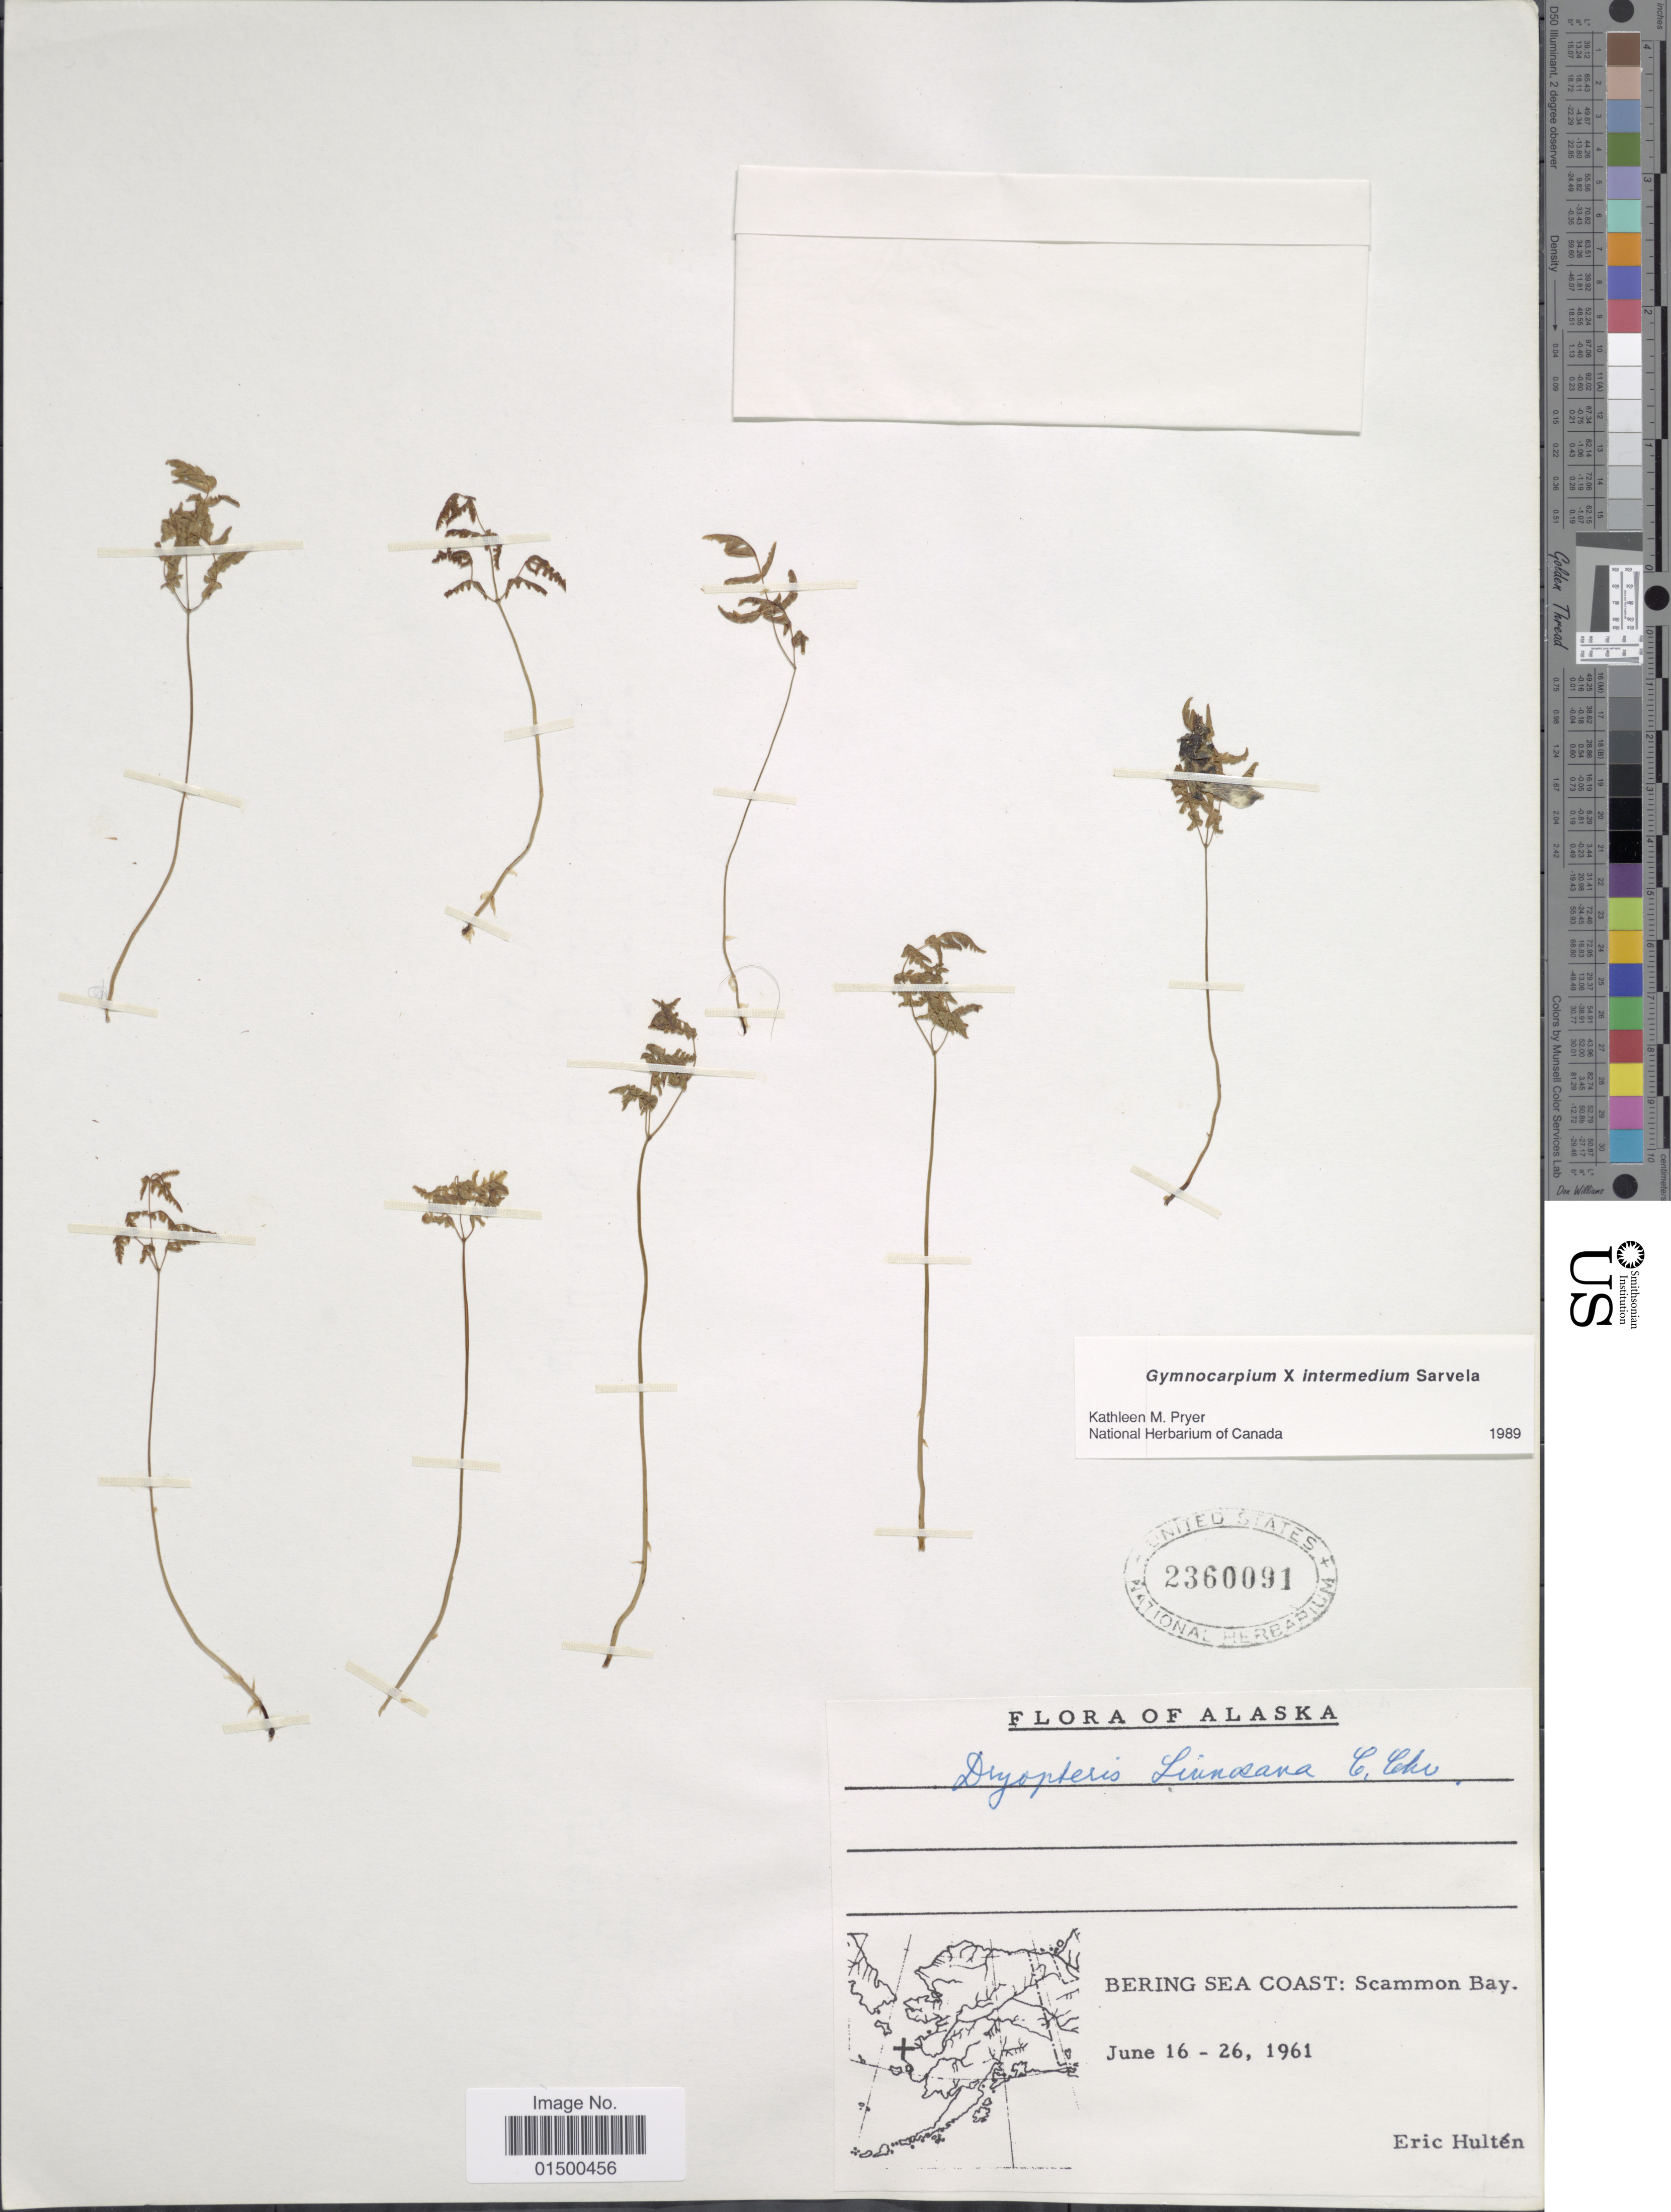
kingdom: Plantae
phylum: Tracheophyta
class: Polypodiopsida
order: Polypodiales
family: Cystopteridaceae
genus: Gymnocarpium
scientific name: Gymnocarpium x intermedium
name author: Sarvela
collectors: E. G. Hultén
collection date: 1961-06-16/1961-06-26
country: United States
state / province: Alaska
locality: Bering Sea Coast: Scammon Bay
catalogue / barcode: US 2360091